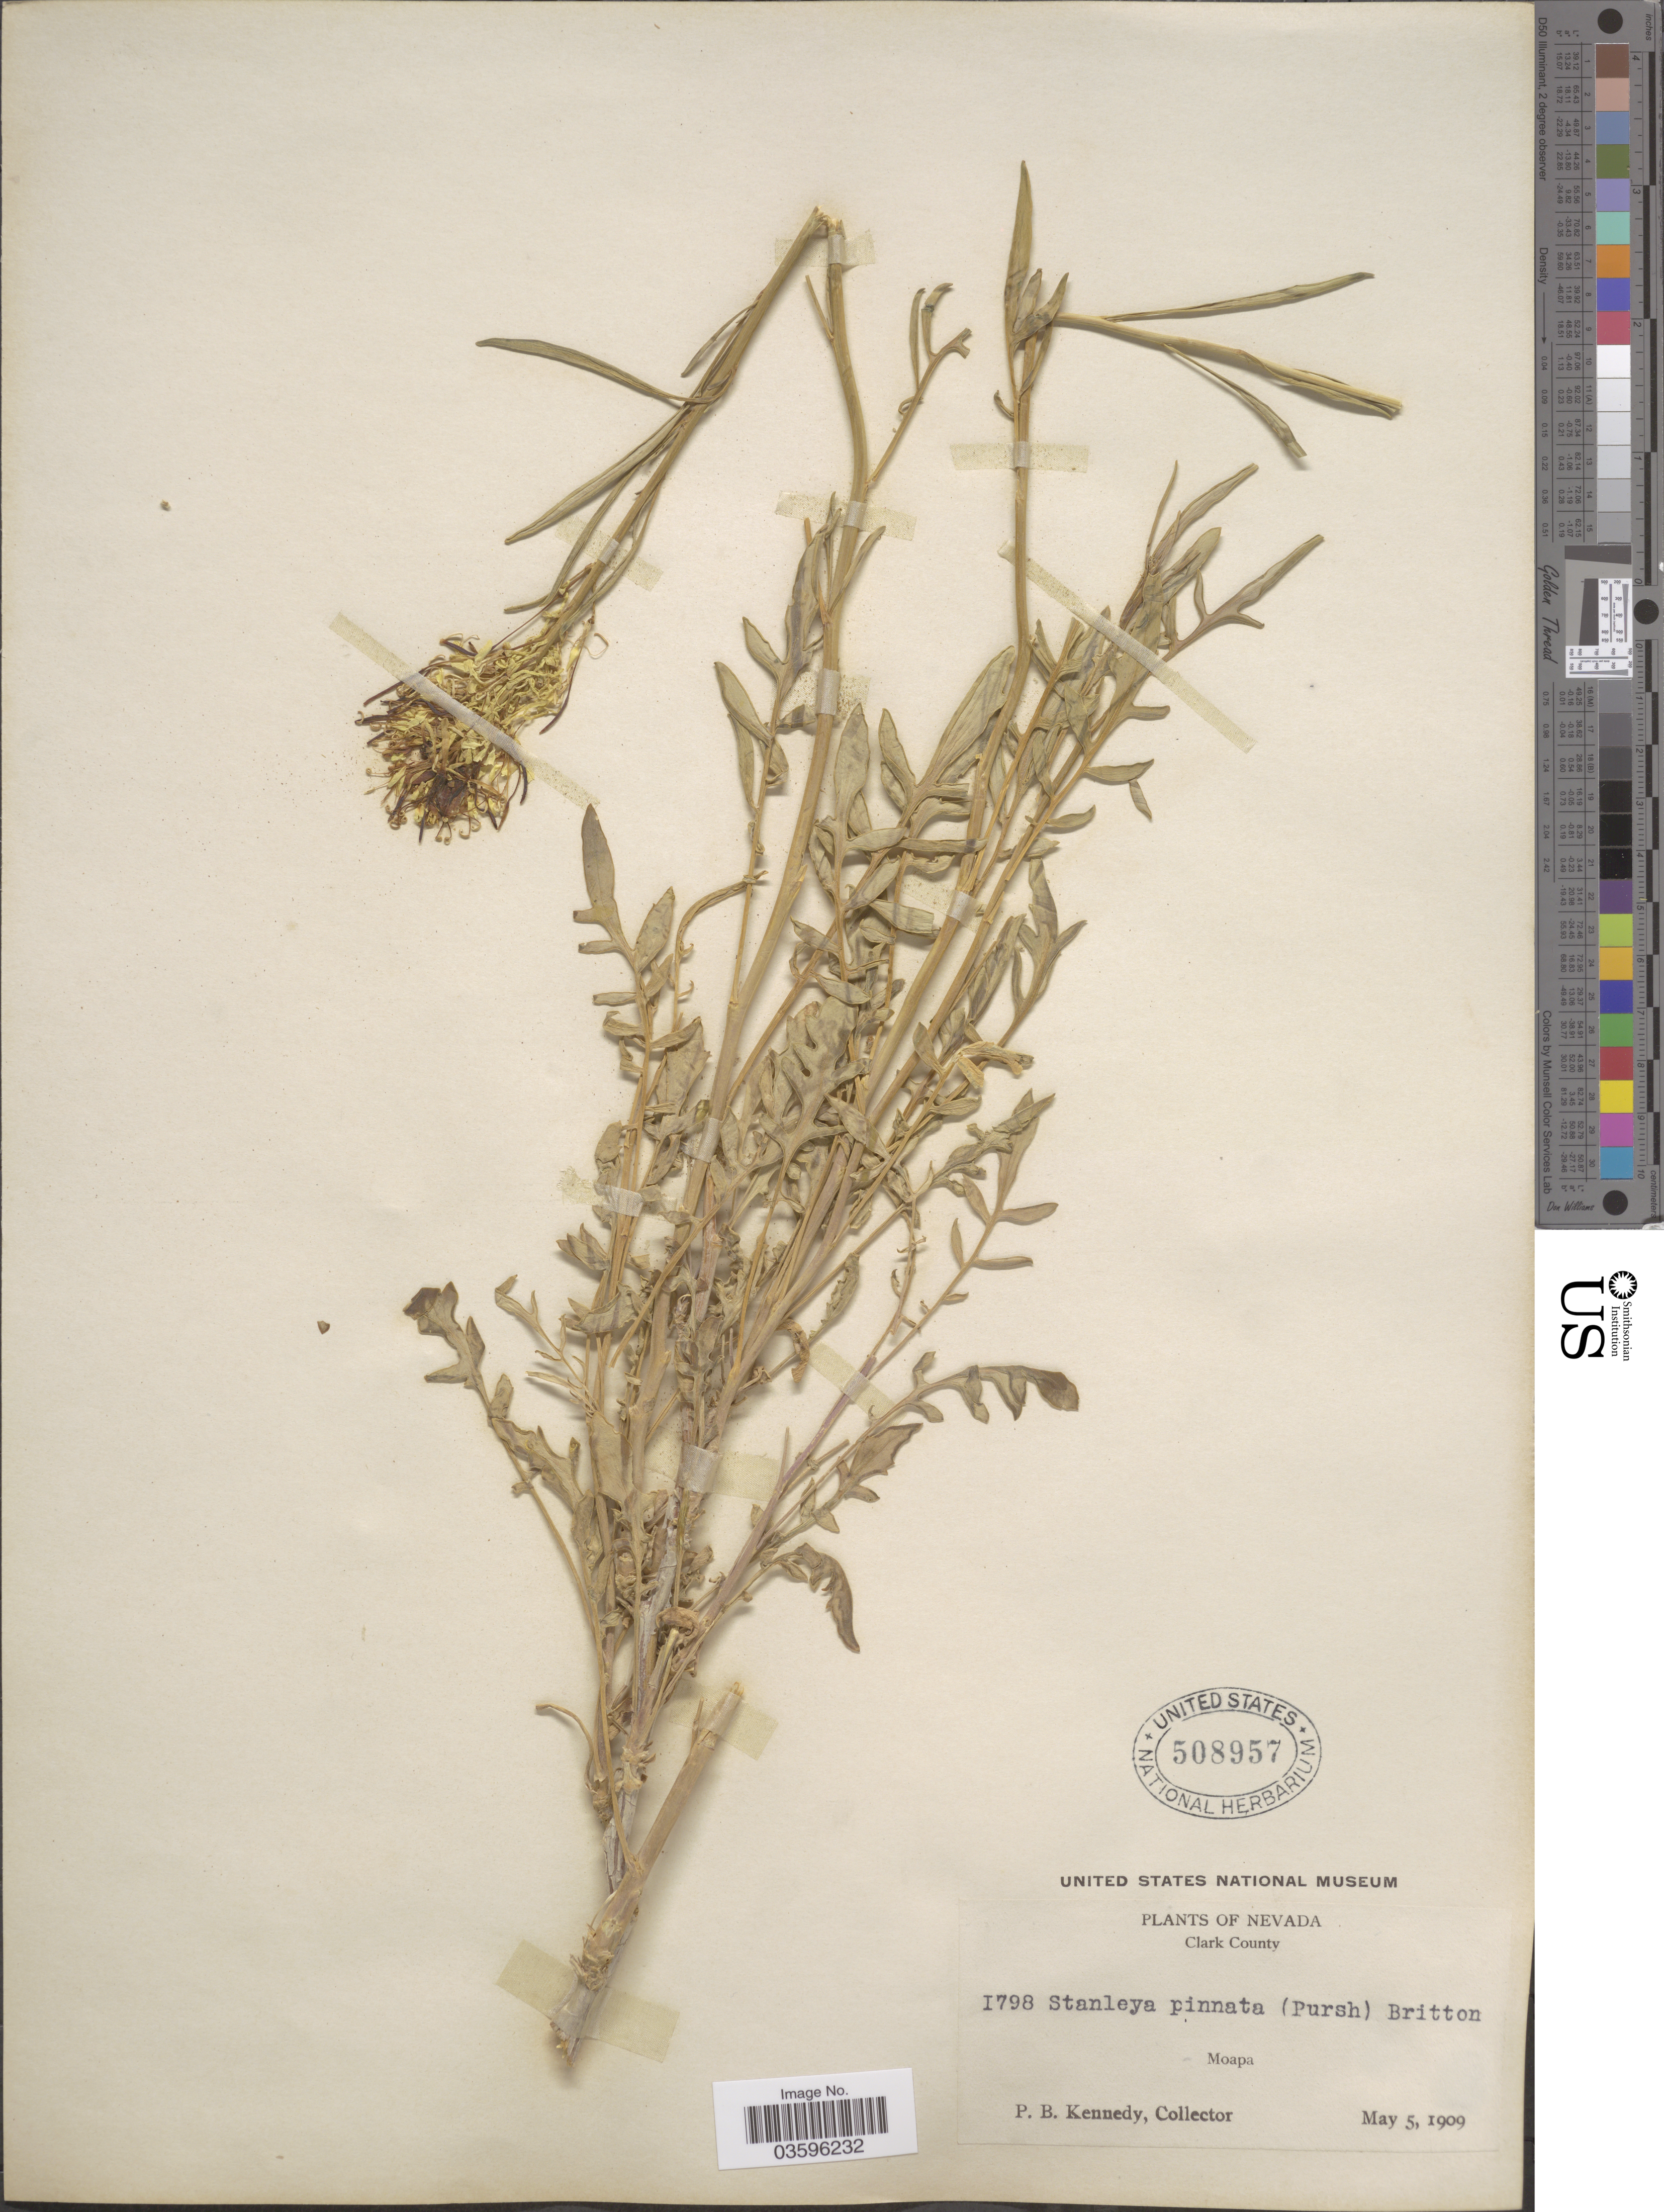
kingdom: Plantae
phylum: Tracheophyta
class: Magnoliopsida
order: Brassicales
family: Brassicaceae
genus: Stanleya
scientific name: Stanleya pinnata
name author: (Pursh) Britton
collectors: P. B. Kennedy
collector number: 1798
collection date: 1909-05-05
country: United States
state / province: Nevada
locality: Clark County. Moapa.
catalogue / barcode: US 508957